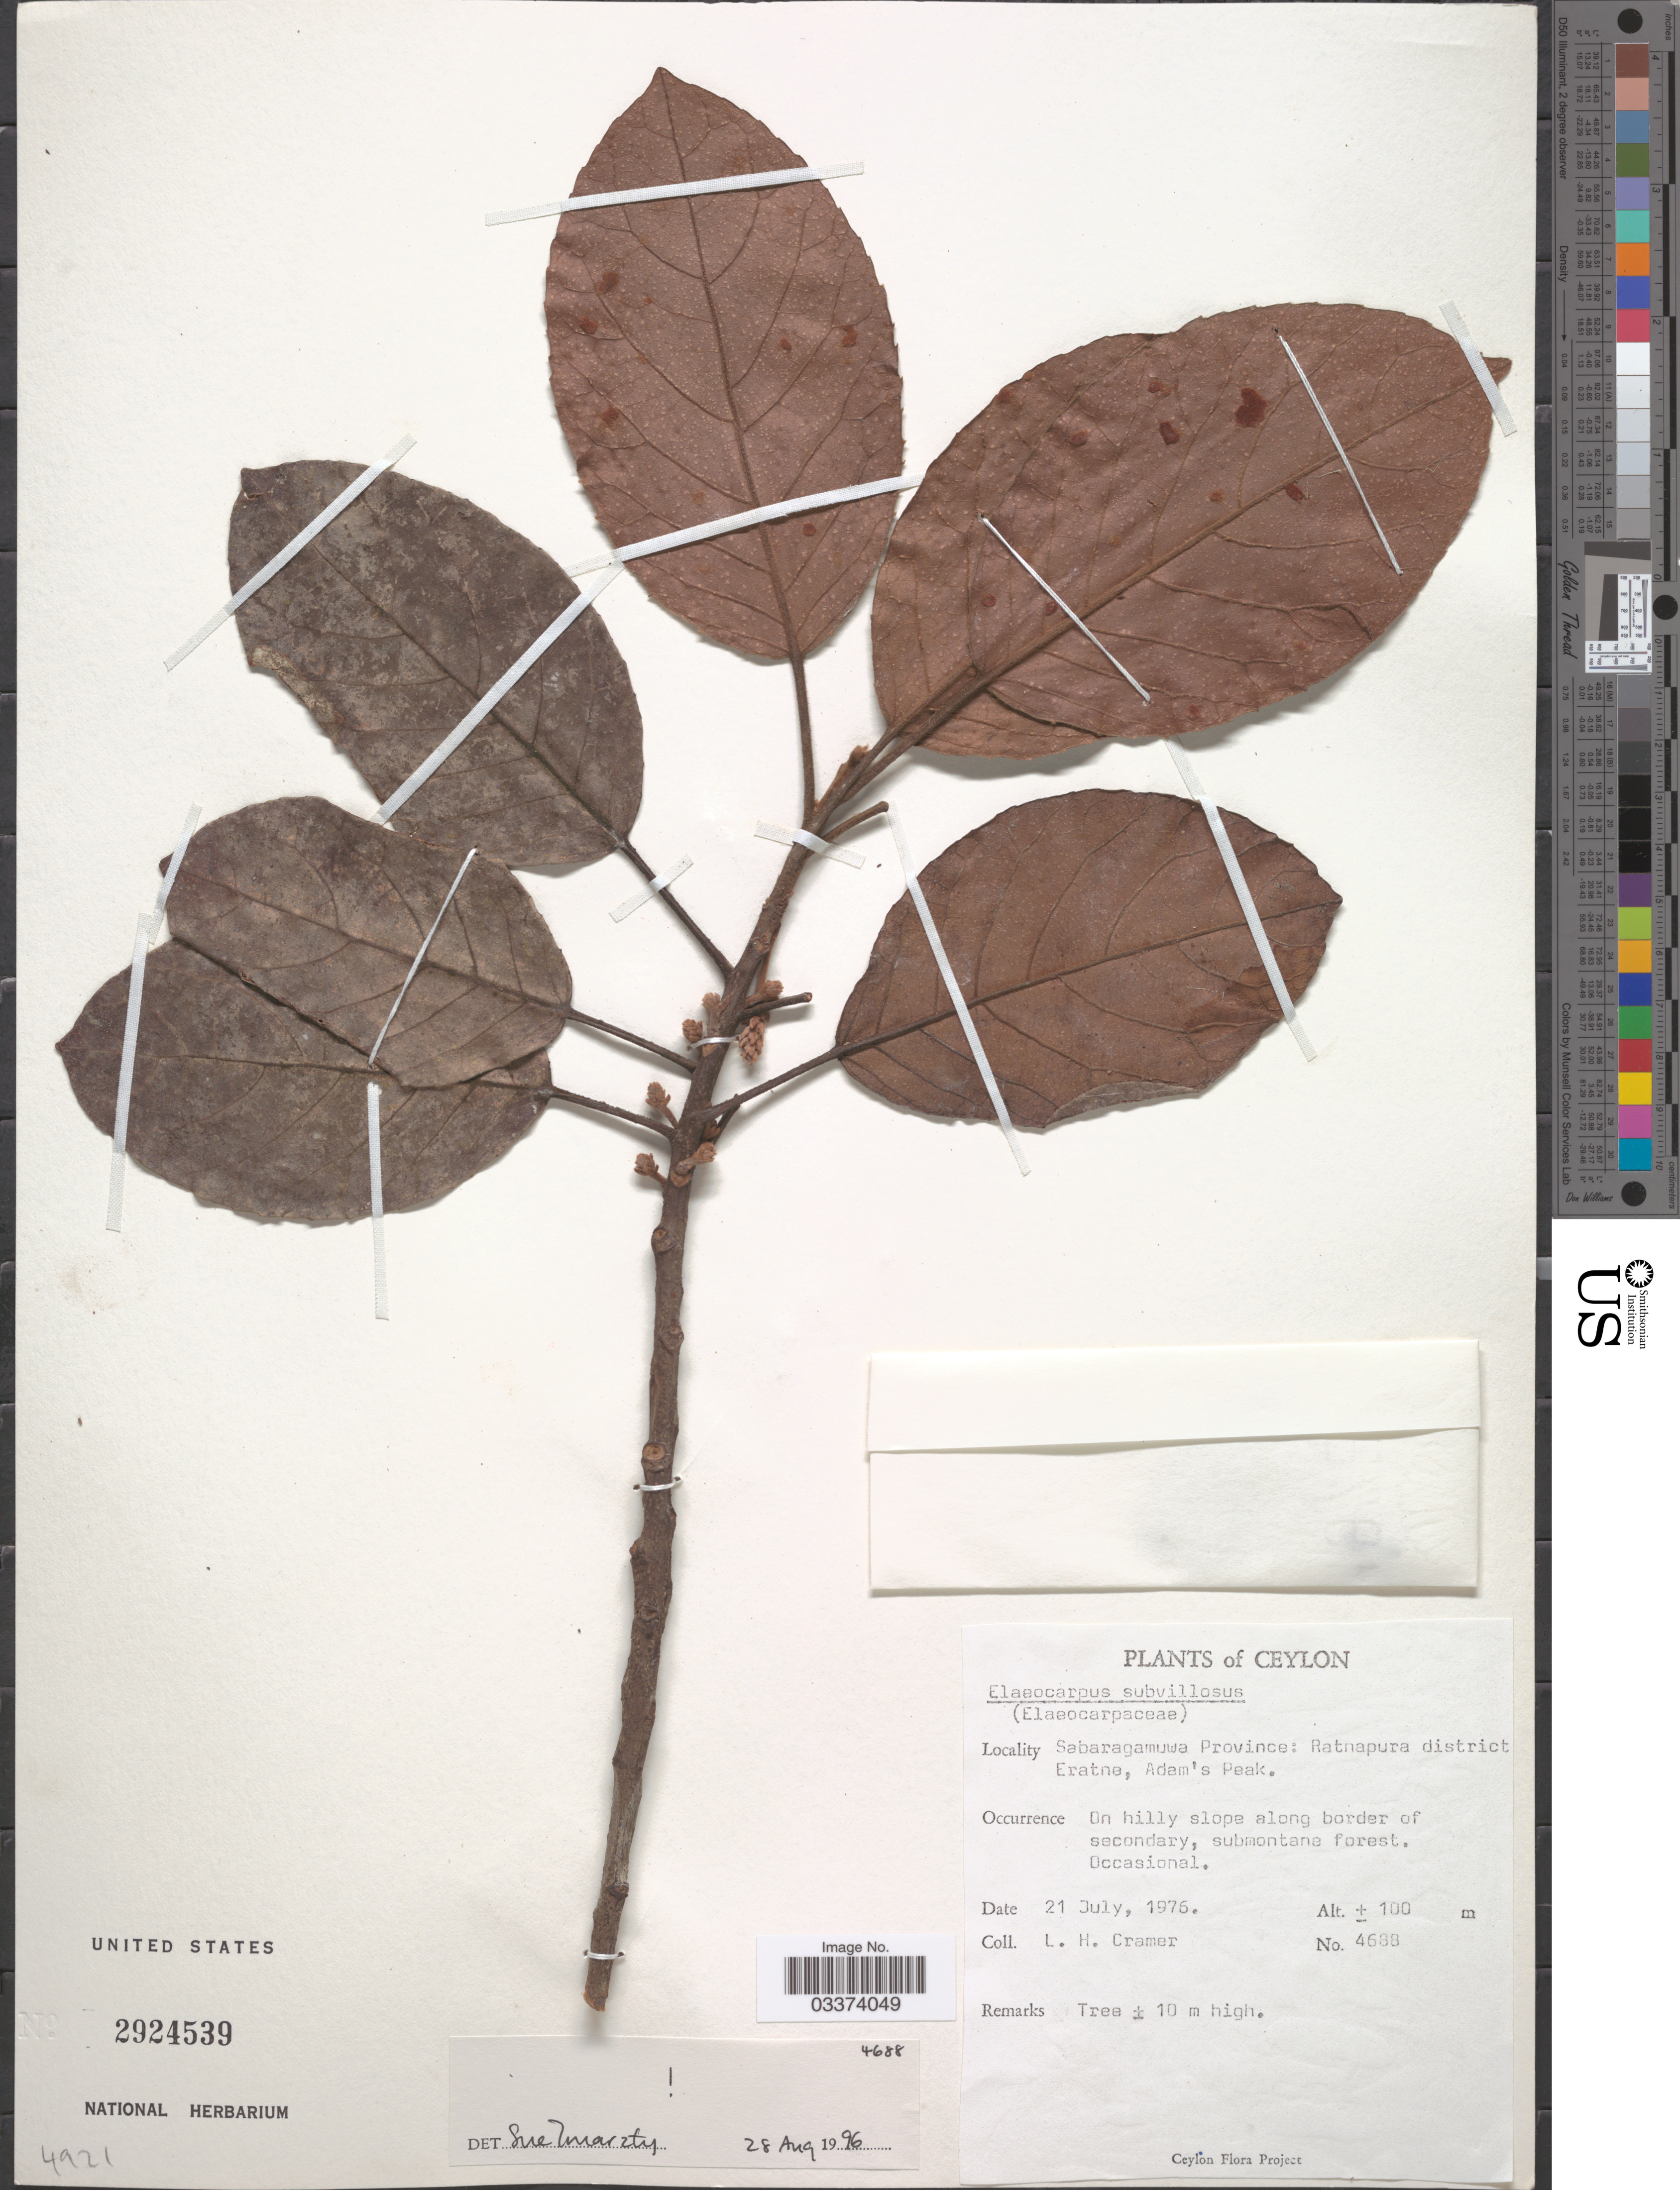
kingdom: Plantae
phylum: Tracheophyta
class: Magnoliopsida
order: Oxalidales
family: Elaeocarpaceae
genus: Elaeocarpus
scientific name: Elaeocarpus subvillosus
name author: Arn.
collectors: L. H. Cramer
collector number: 4688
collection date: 1976-07-21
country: Sri Lanka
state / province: Sabaragamuwa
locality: Ceylon. Ratnapura district Eratne, Adam's Peak.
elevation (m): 100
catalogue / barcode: US 2924539